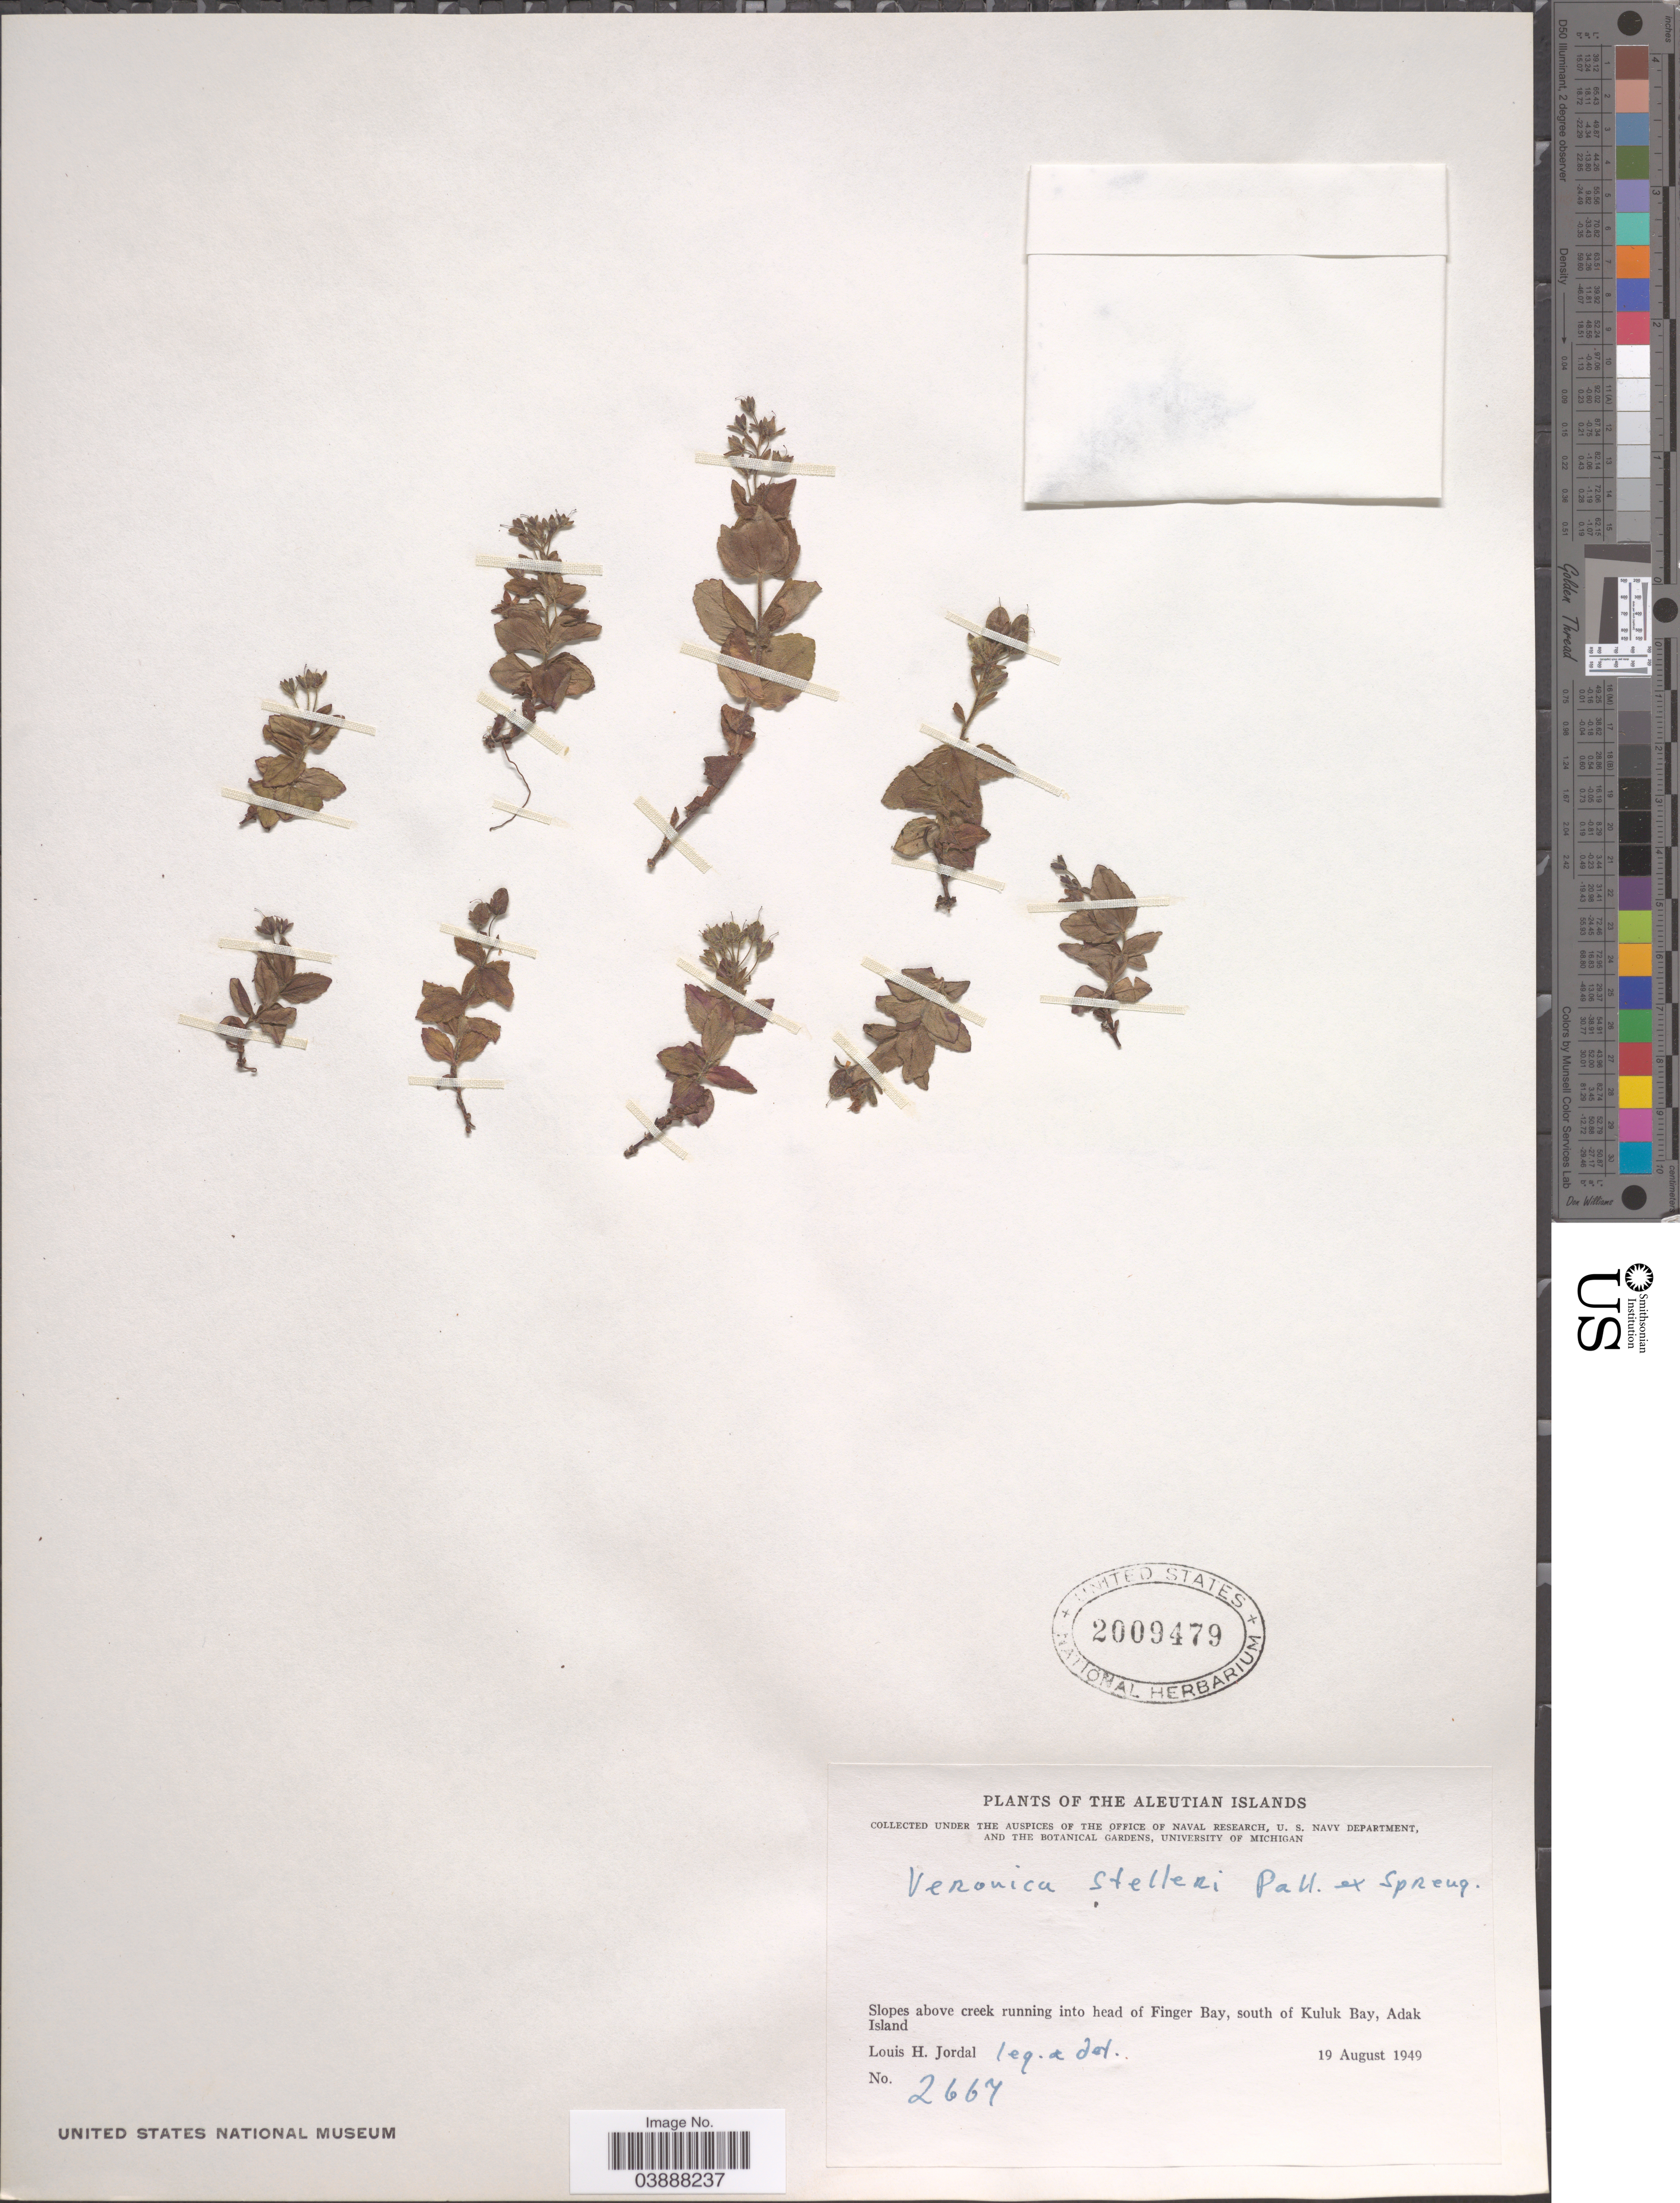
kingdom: Plantae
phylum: Tracheophyta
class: Magnoliopsida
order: Lamiales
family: Plantaginaceae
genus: Veronica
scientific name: Veronica stelleri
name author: Pall.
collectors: L. Jordal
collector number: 2667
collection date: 1949-08-19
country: United States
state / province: Alaska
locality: Aleutian Islands. Slopes above creek running into head of Finger Bay, south of Kuluk Bay, Adak Island.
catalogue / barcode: US 2009479